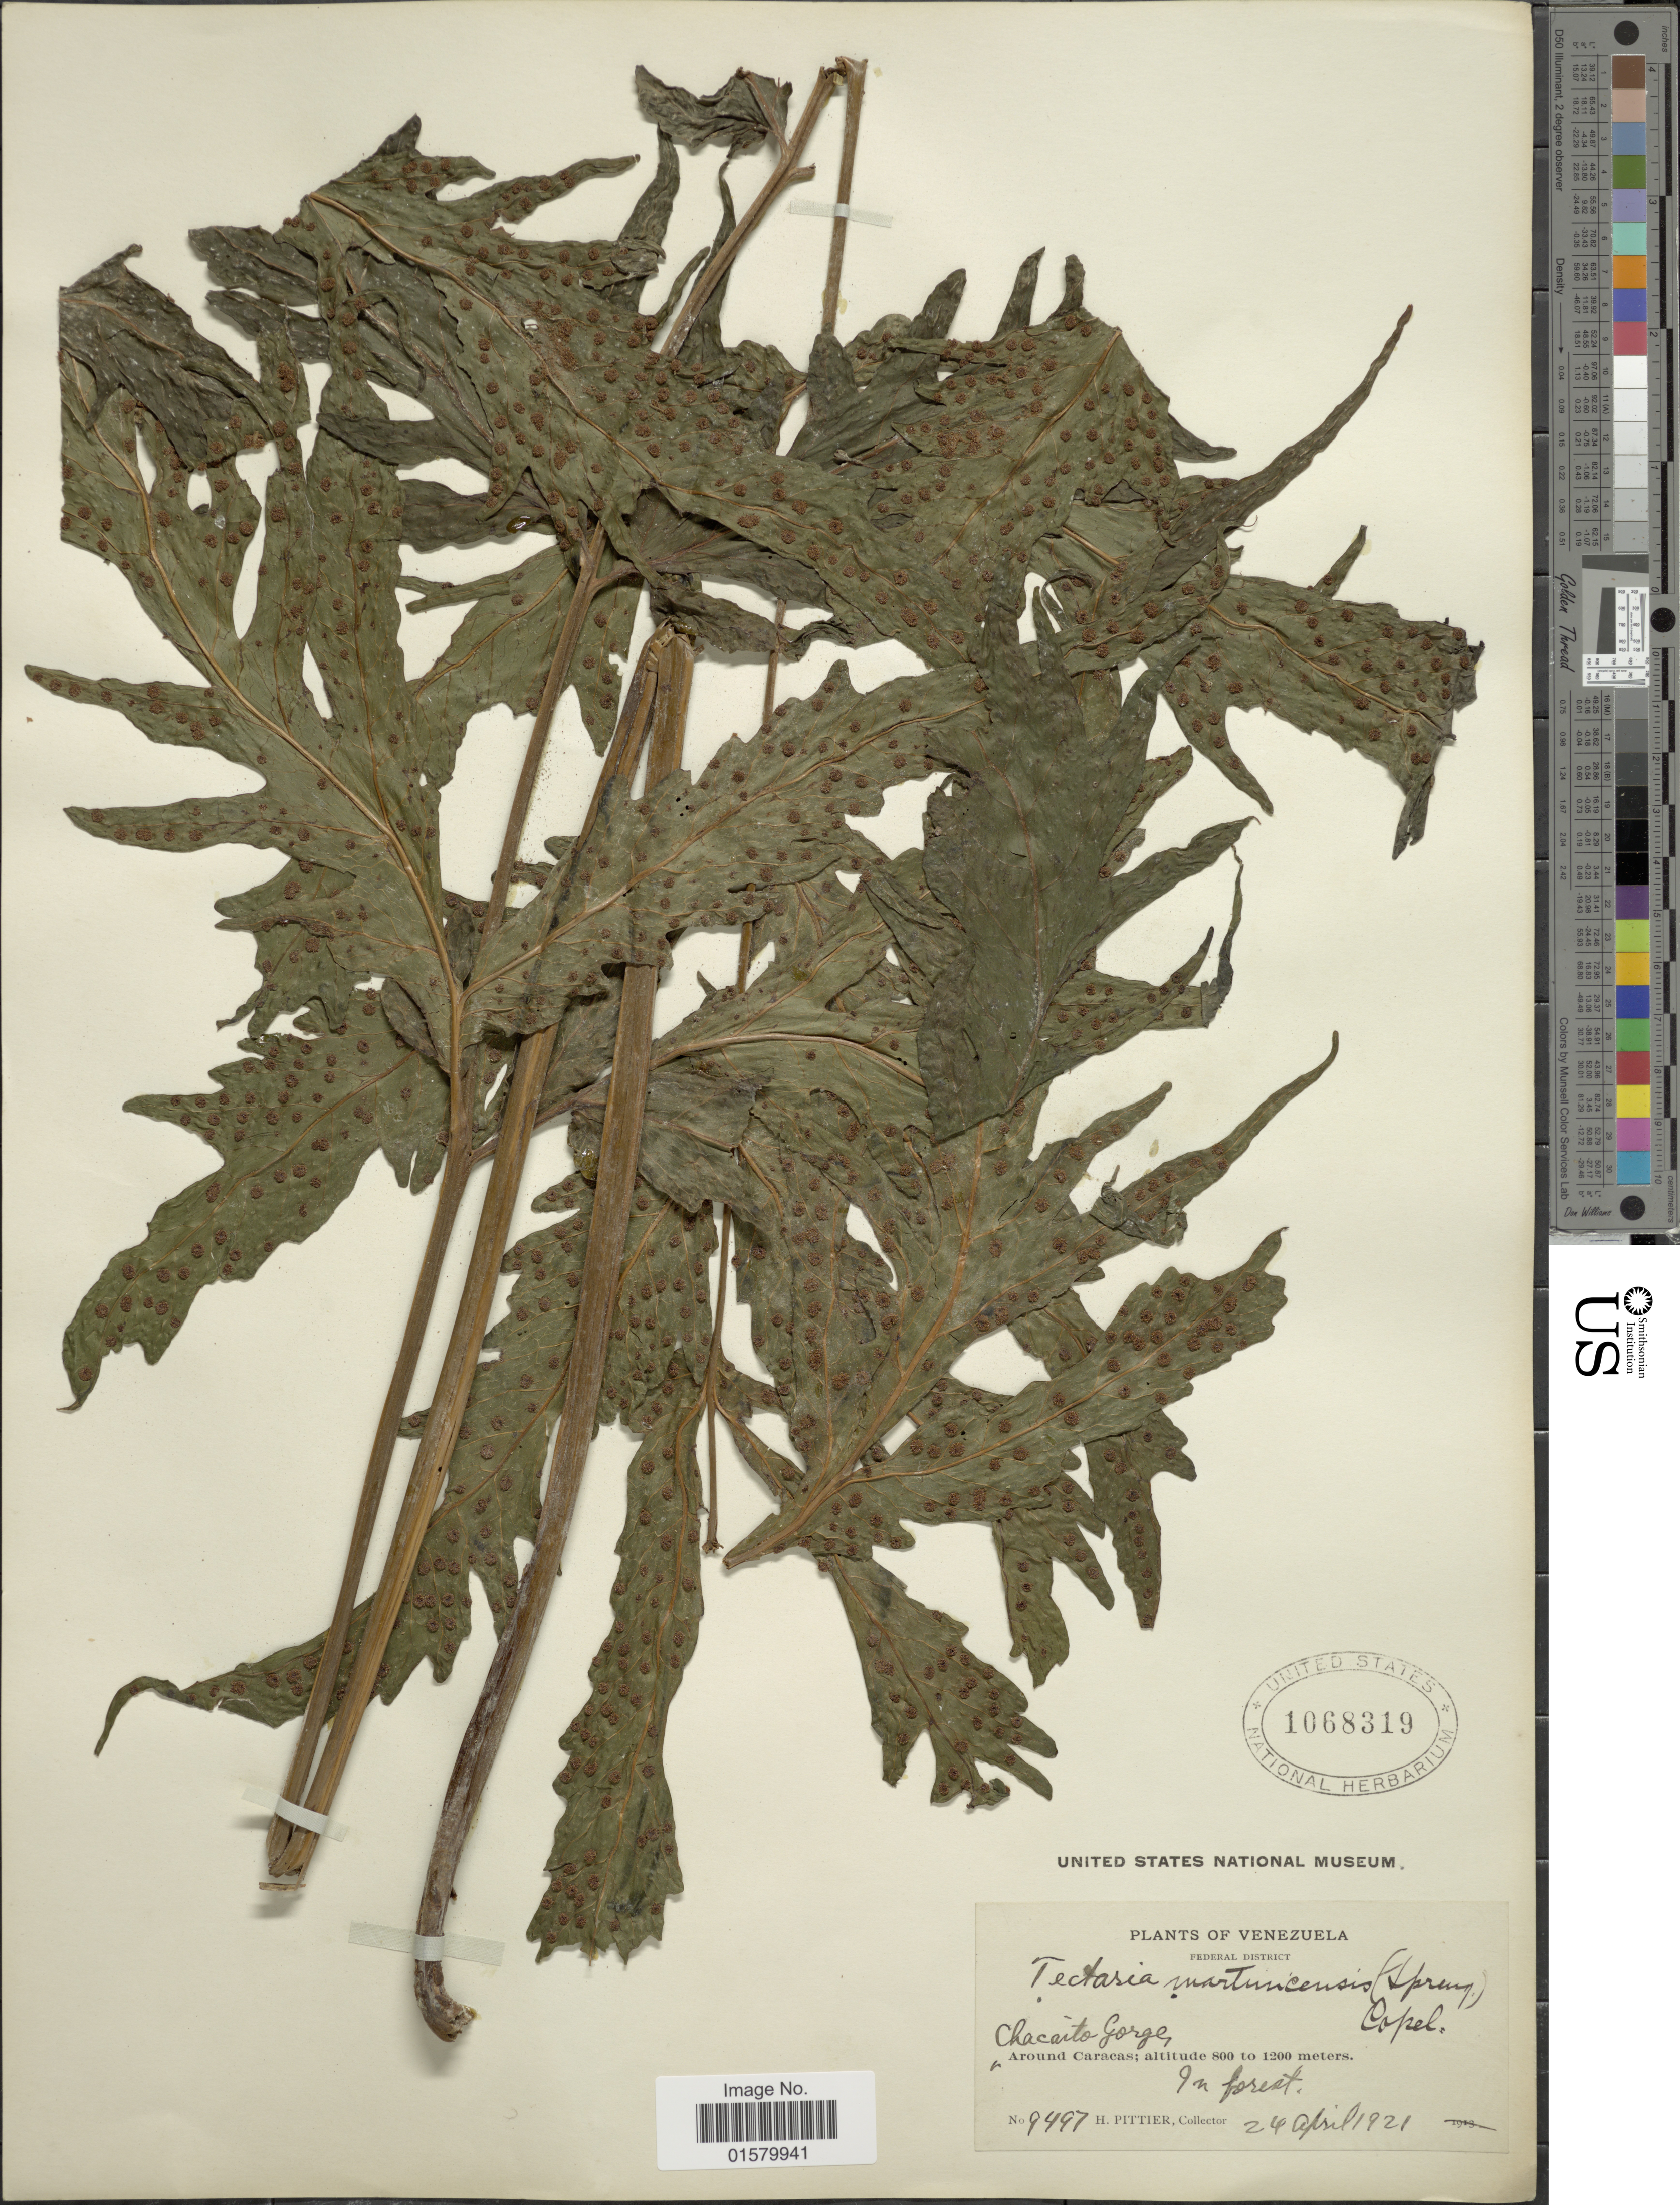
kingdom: Plantae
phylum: Tracheophyta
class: Polypodiopsida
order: Polypodiales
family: Tectariaceae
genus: Tectaria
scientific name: Tectaria transiens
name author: (C.V. Morton) A.R. Sm.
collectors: H. F. Pittier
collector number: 9497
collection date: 1921-04-24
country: Venezuela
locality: Federal District, Chacaito Jorge, around Caracas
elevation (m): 800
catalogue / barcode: US 1068319